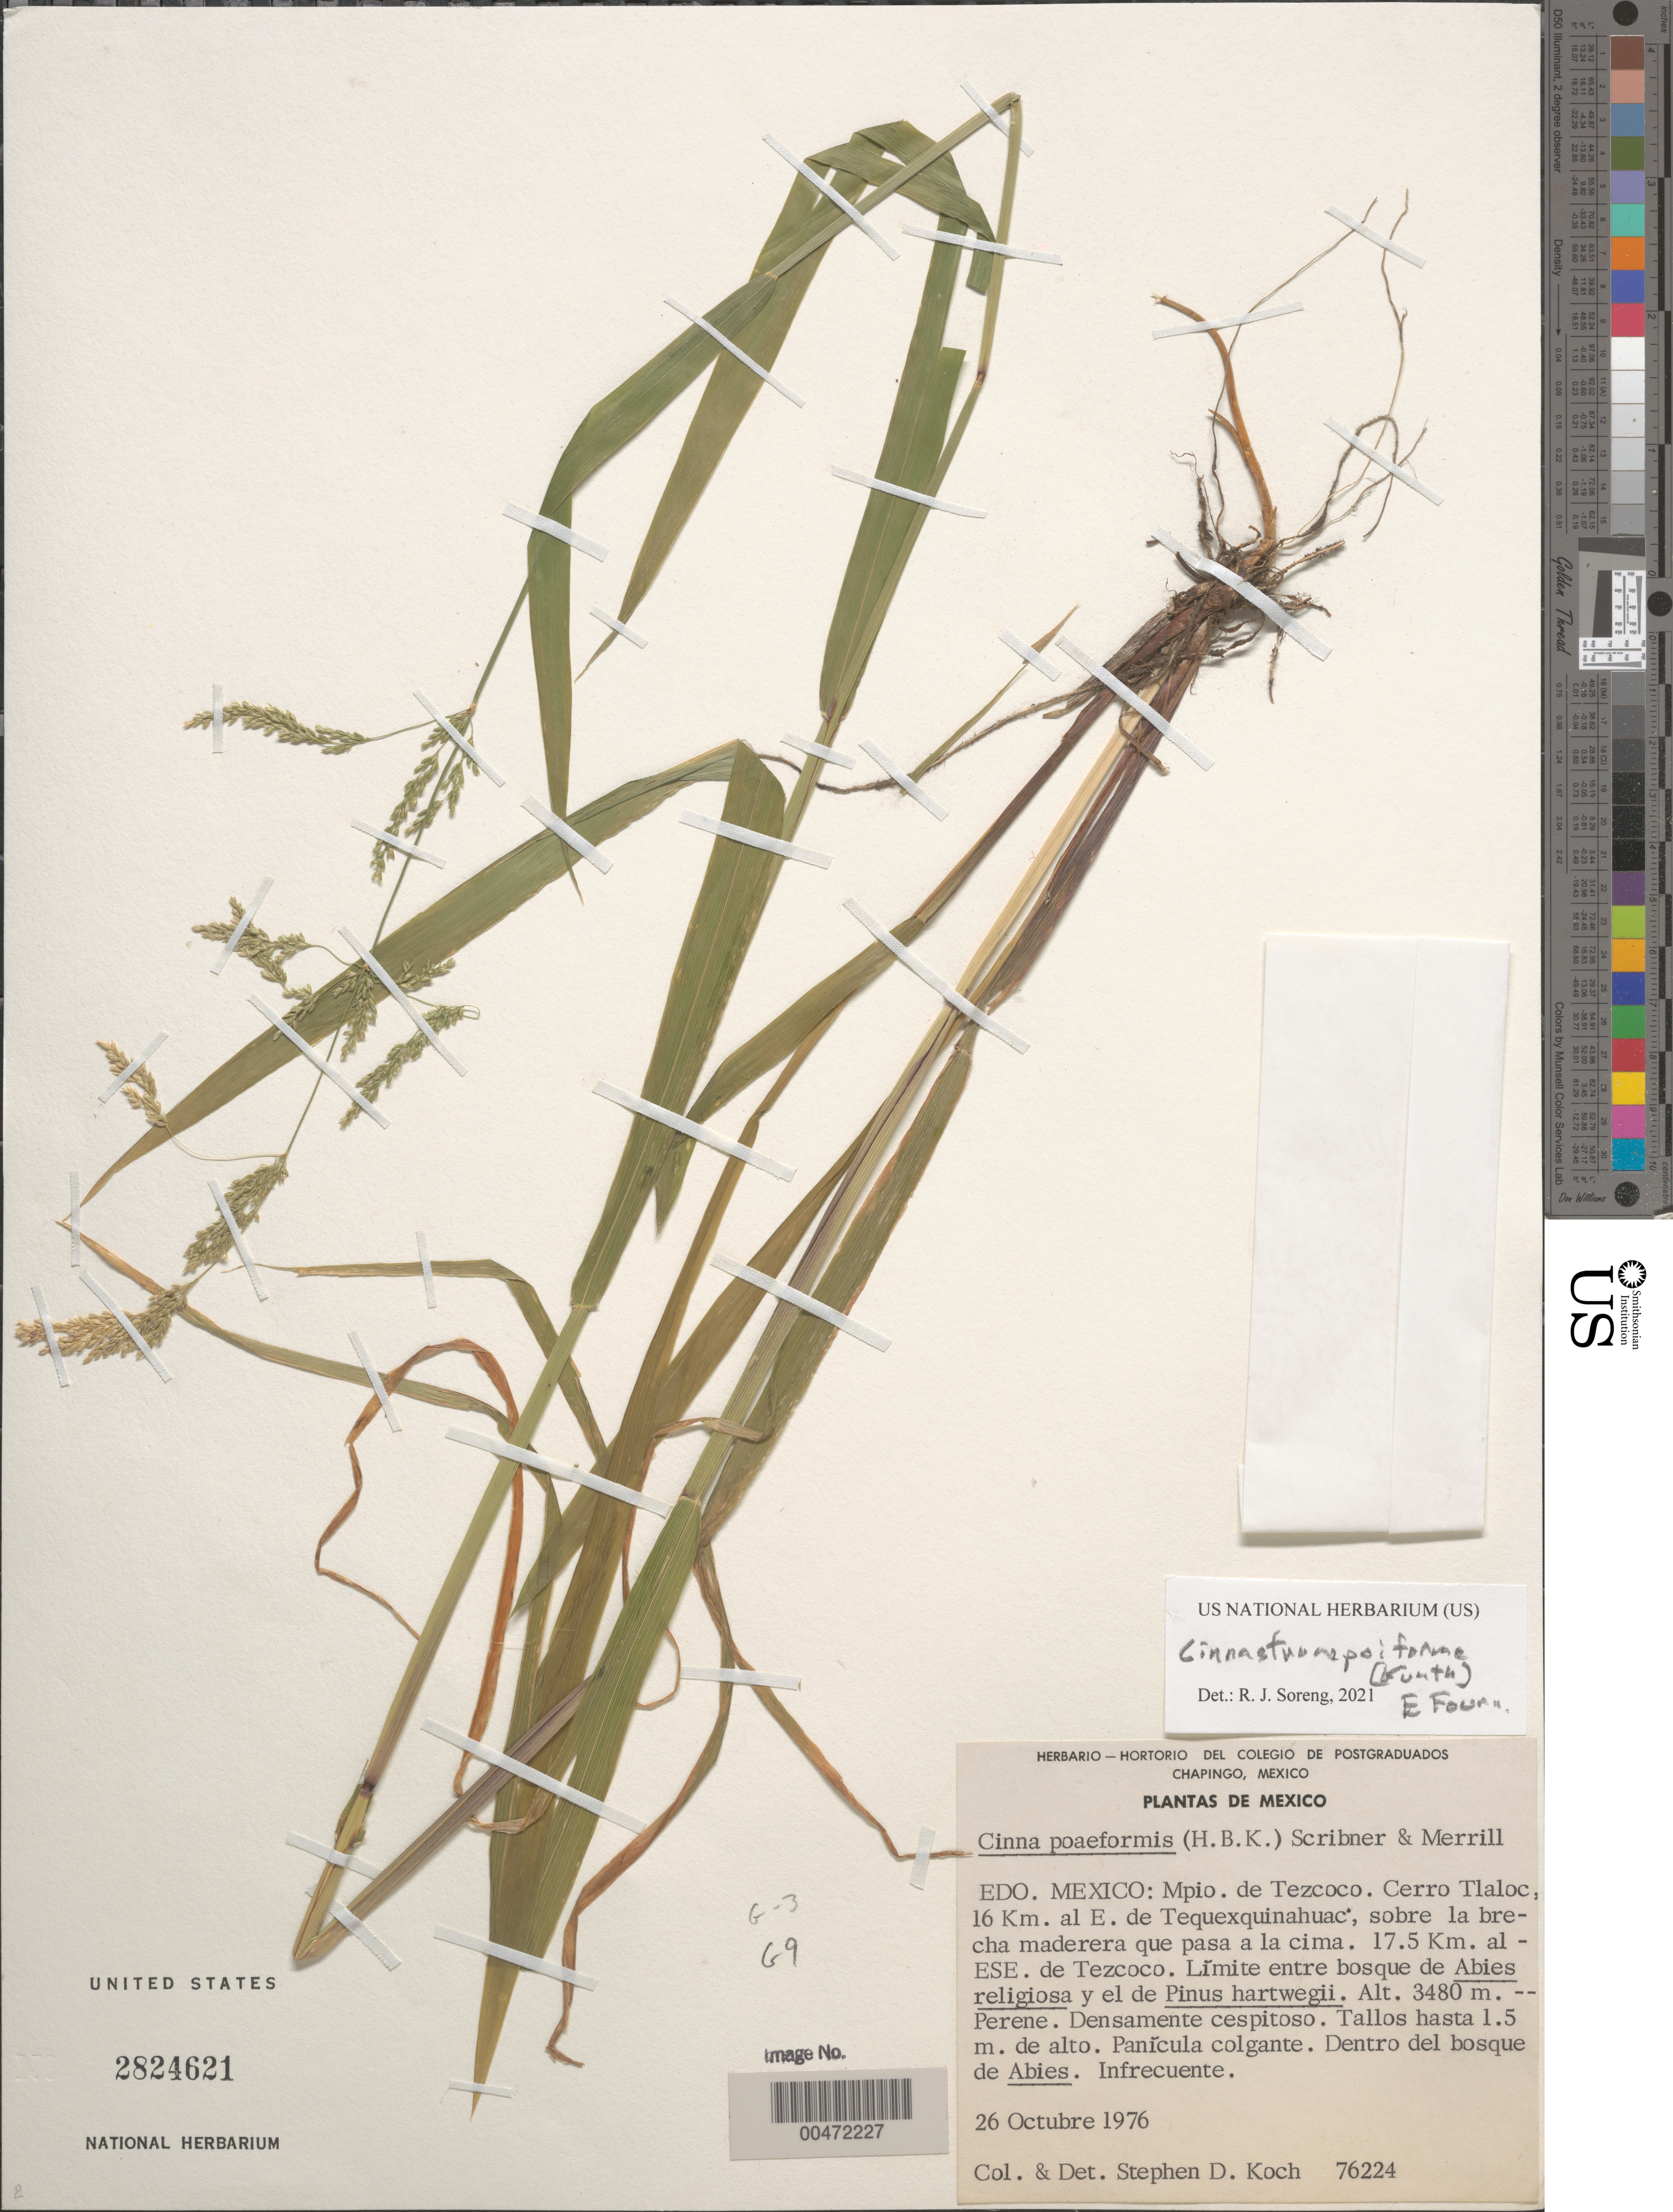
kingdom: Plantae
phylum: Tracheophyta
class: Liliopsida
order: Poales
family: Poaceae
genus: Cinna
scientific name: Cinna poiformis (Kunth) Scribn. & Merr.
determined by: Koch, S. D.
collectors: S. D. Koch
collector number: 76224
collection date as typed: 26 Oct 1976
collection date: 1976-10-26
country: Mexico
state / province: México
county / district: Texcoco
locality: Cerro Tlaloc, 16 km E of Tequexquinahuac, along the gap that passes to the peak, 17.5 km ESE of Tezcoco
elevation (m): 3480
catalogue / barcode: US 2824621